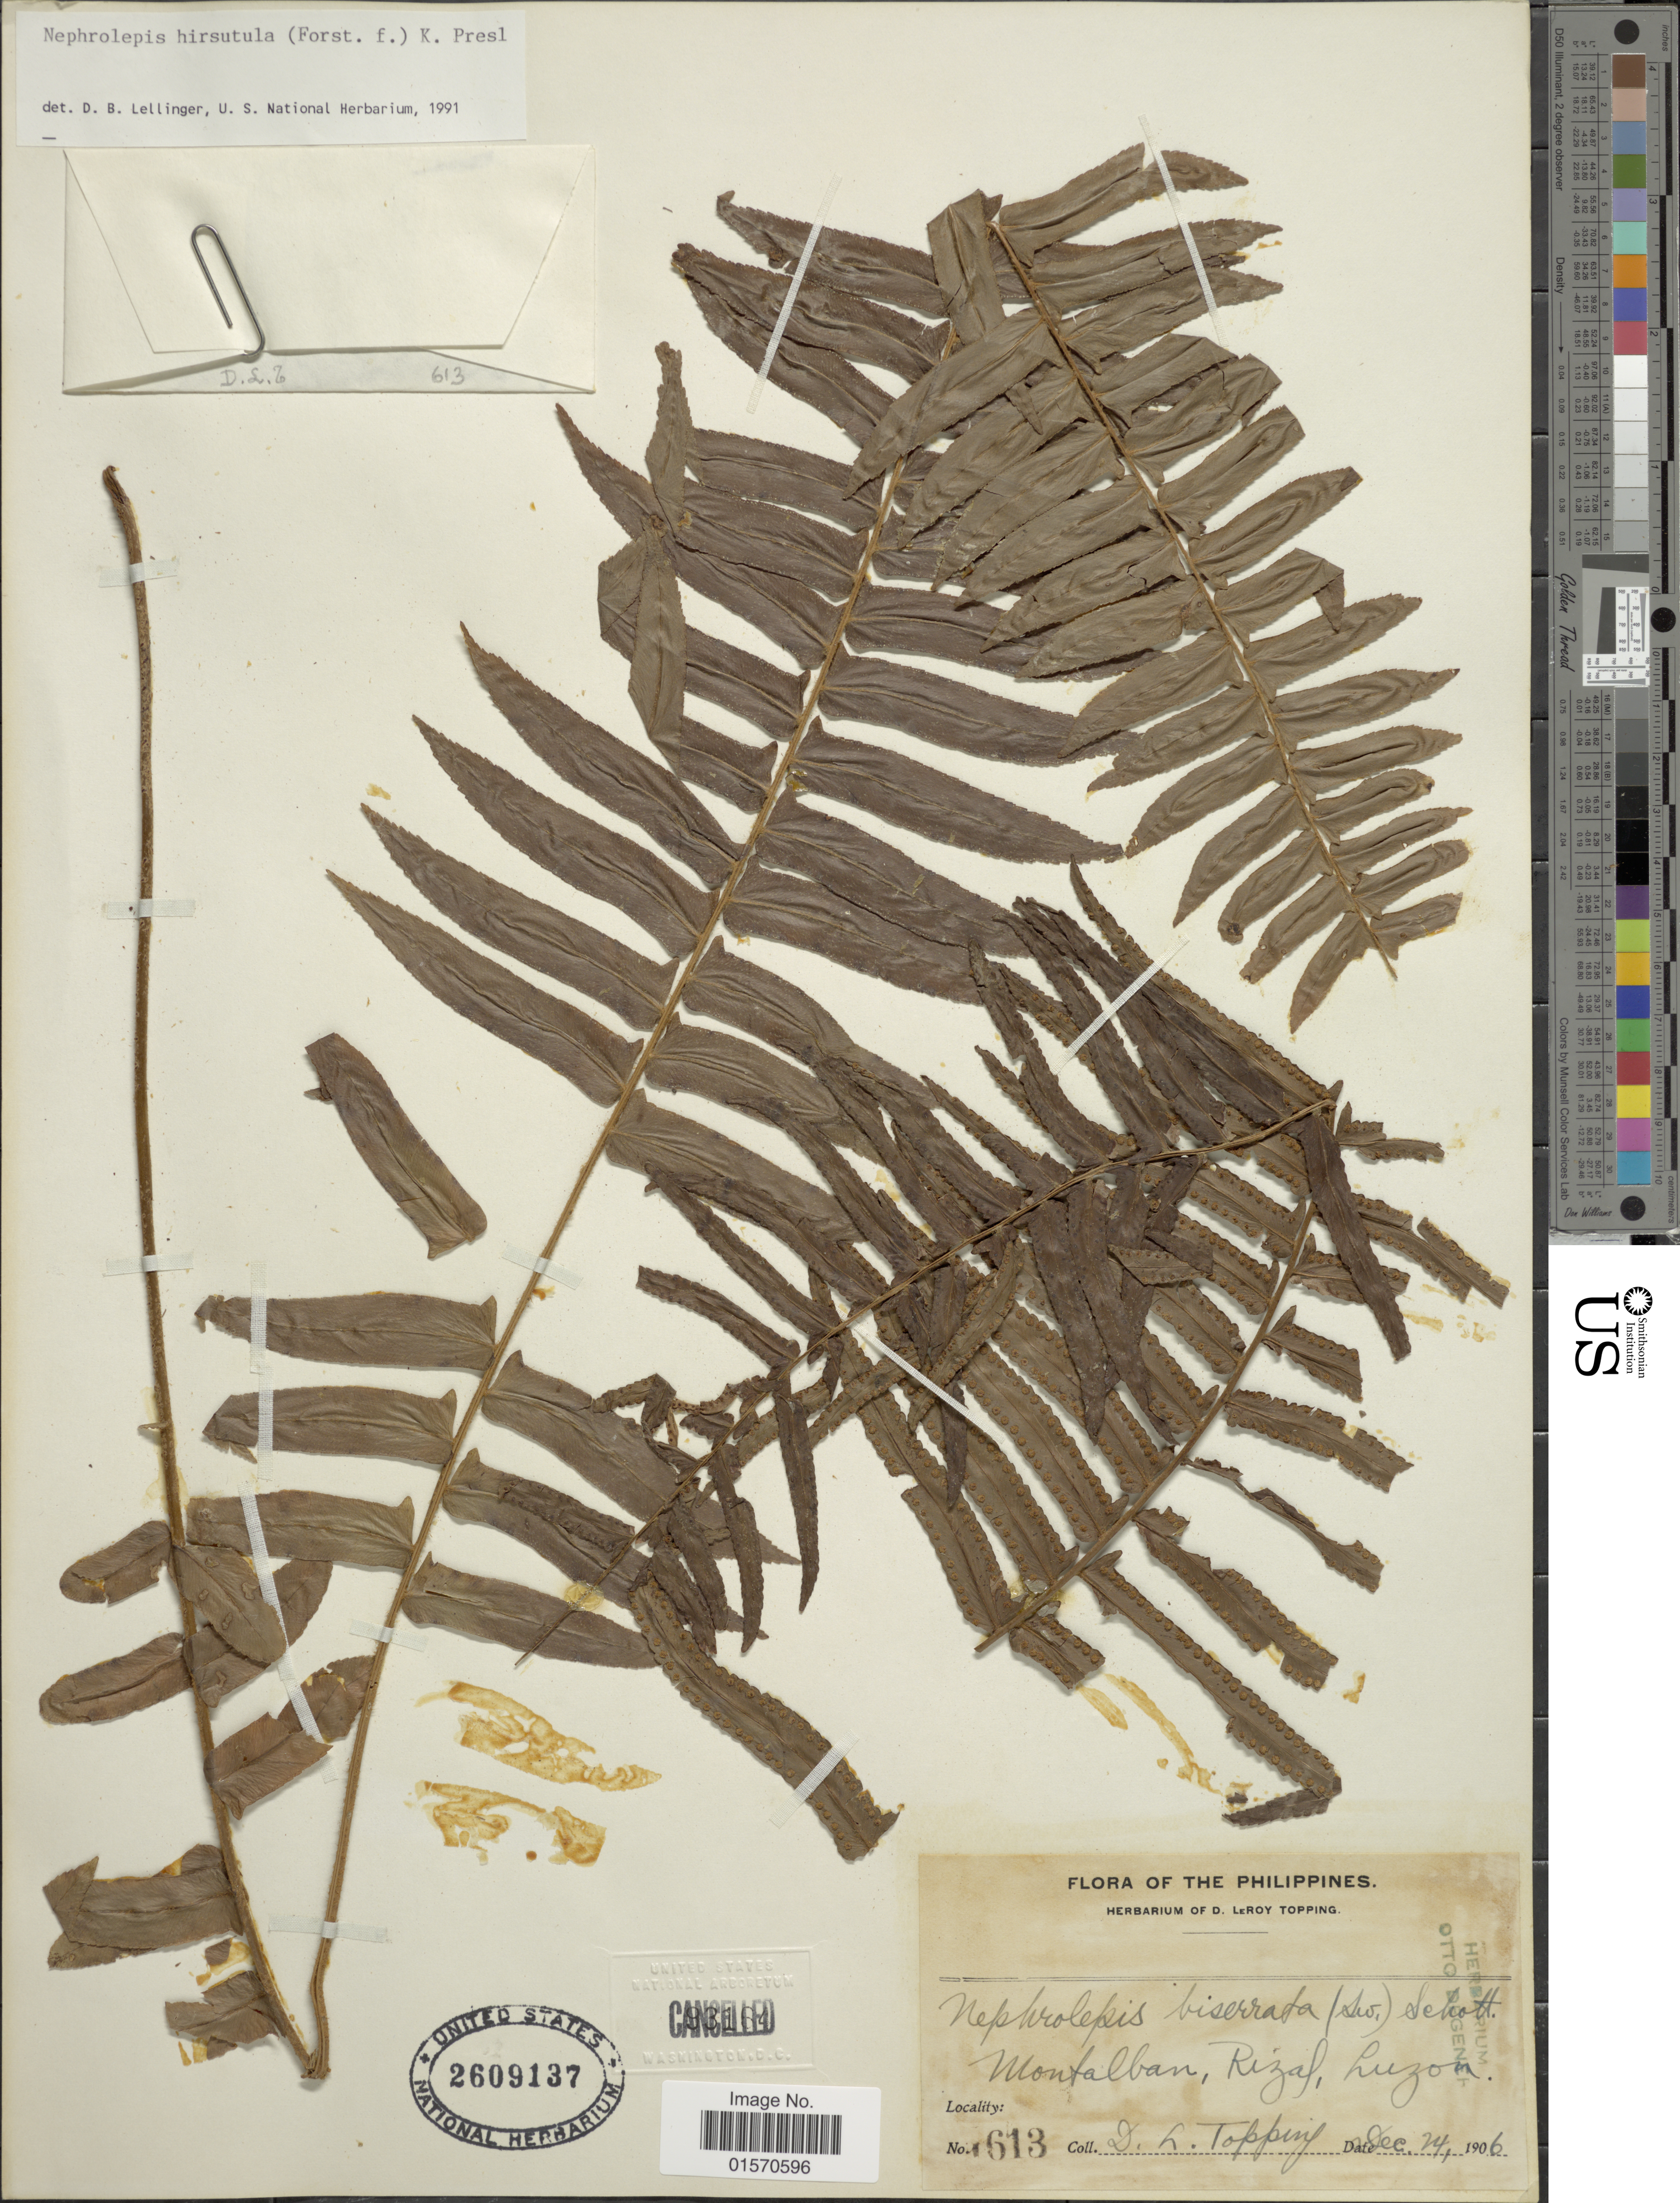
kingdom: Plantae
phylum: Tracheophyta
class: Polypodiopsida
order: Polypodiales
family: Nephrolepidaceae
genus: Nephrolepis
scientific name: Nephrolepis hirsutula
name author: (G. Forst.) C. Presl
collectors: D. L. Topping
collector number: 613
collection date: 1906-12-24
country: Philippines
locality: Montalban, Rizal, Luzon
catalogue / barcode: US 2609137